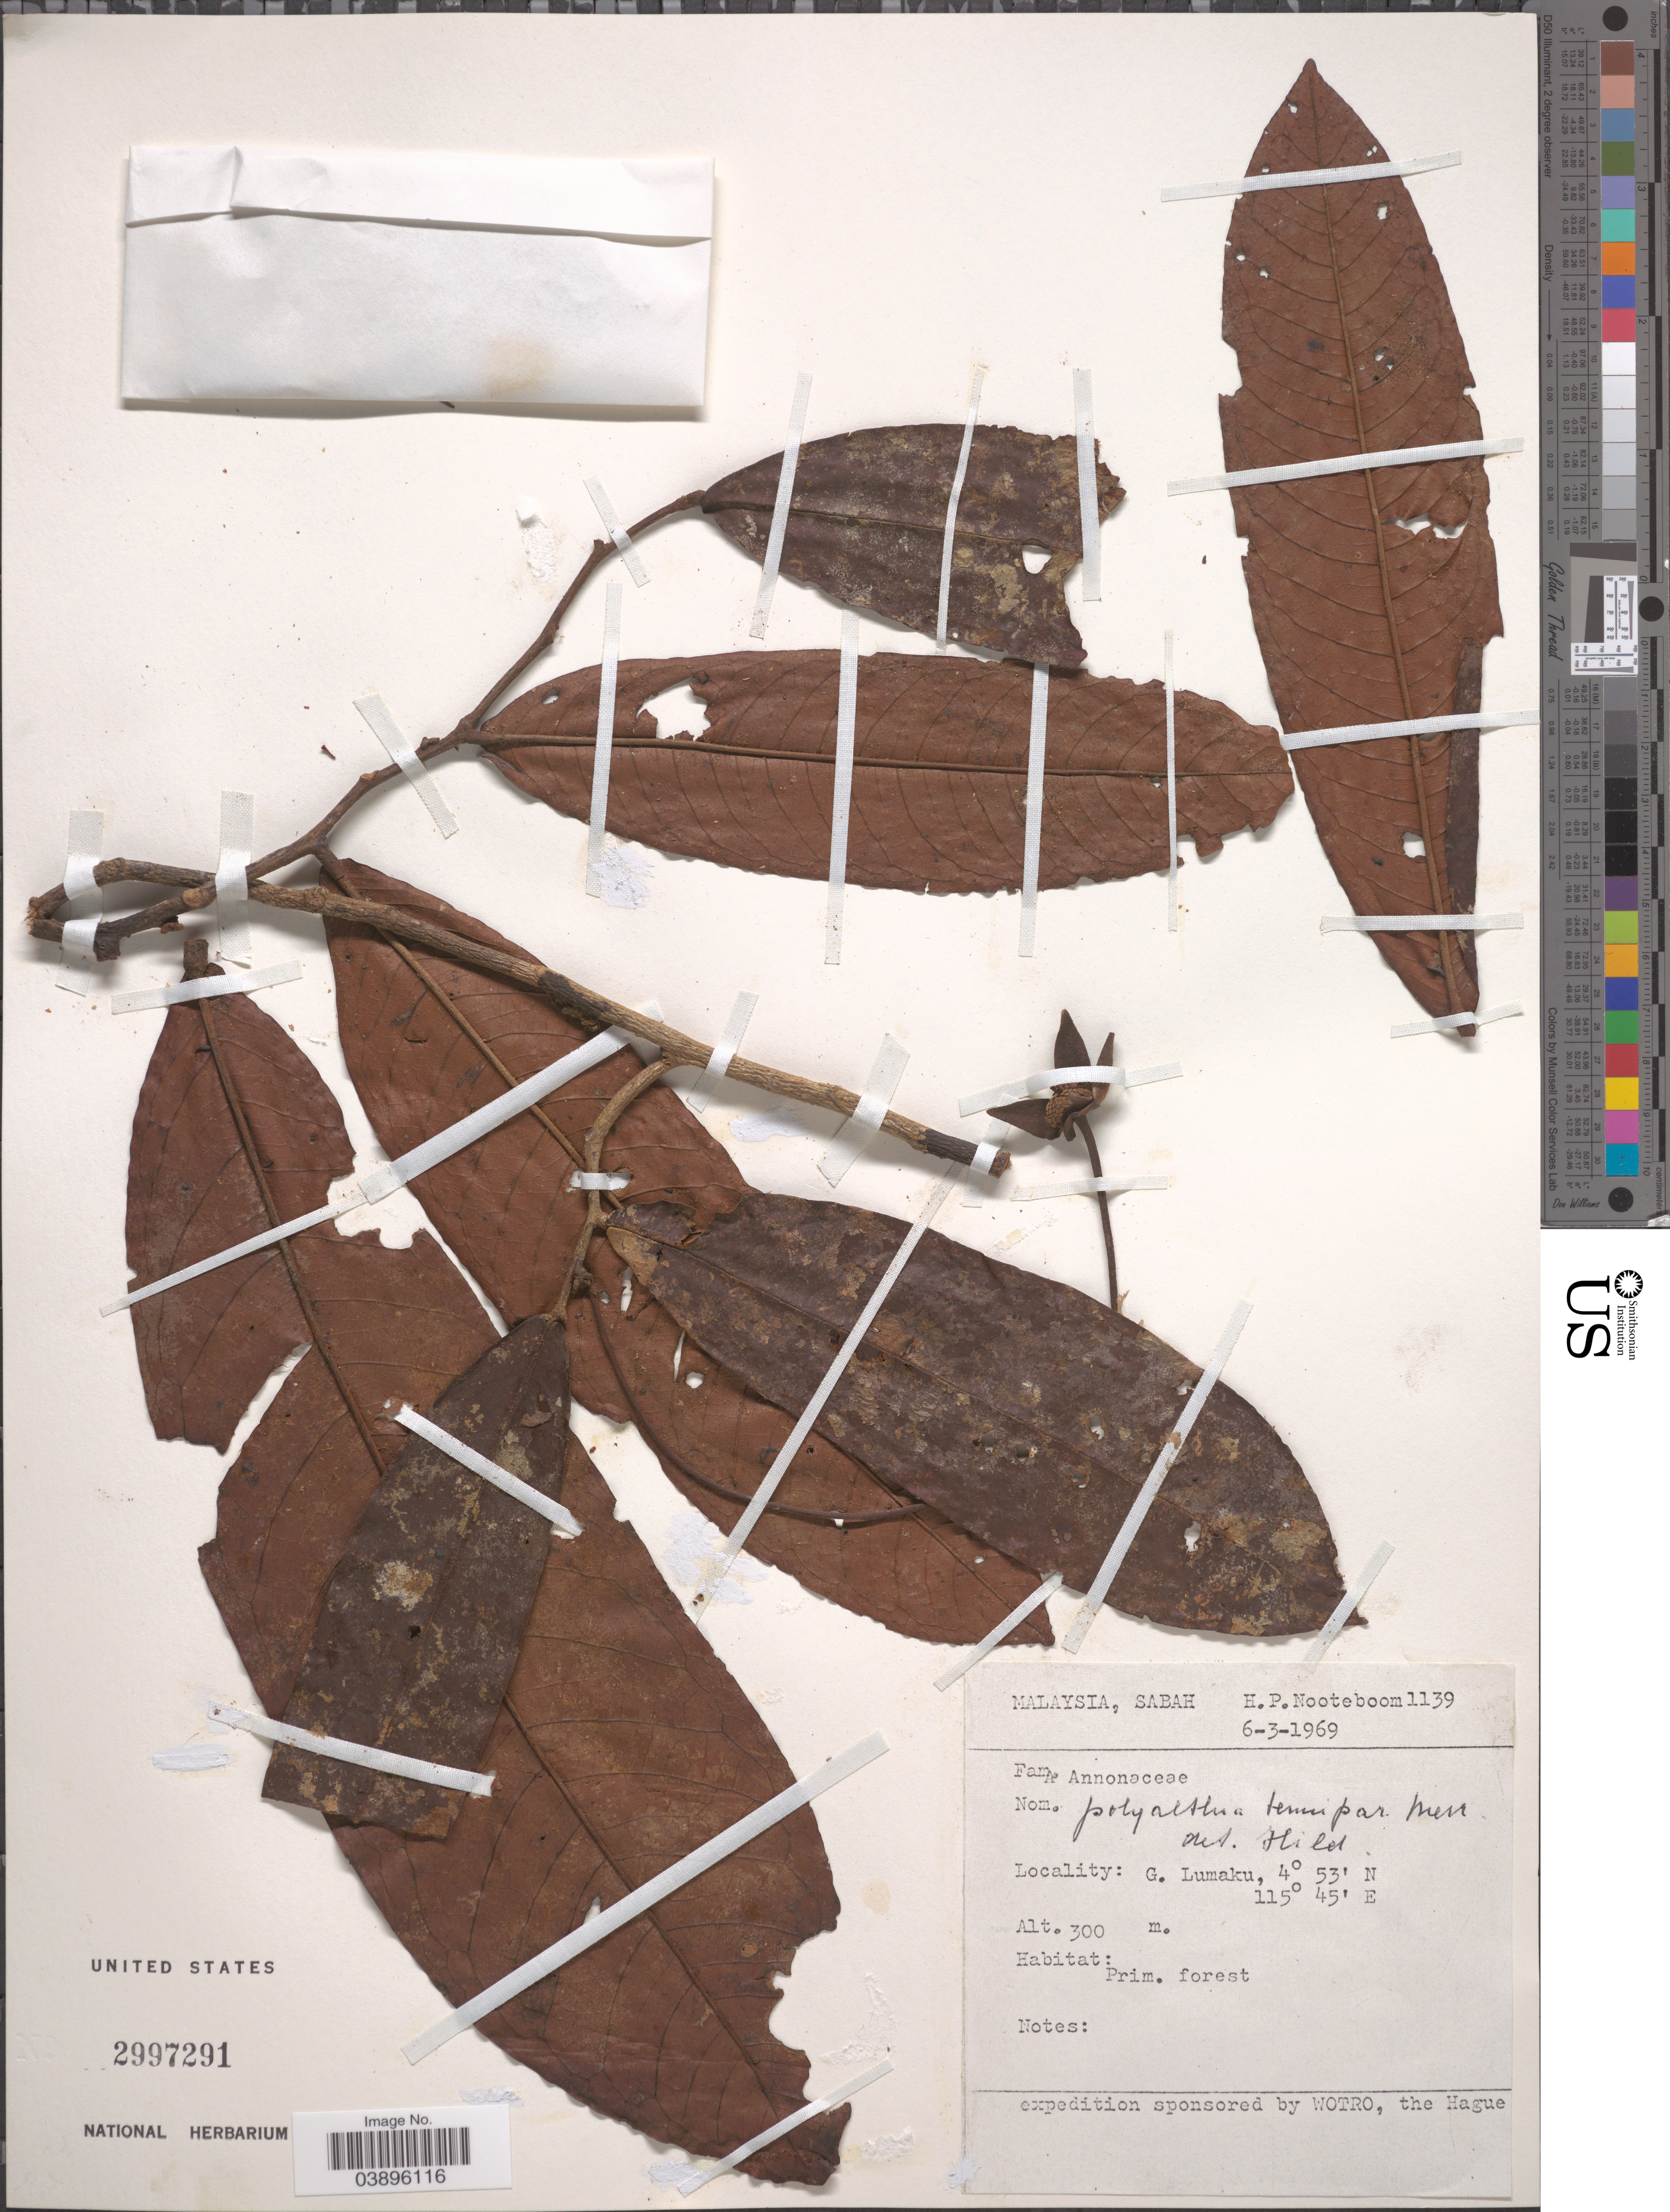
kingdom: Plantae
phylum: Tracheophyta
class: Magnoliopsida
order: Magnoliales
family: Annonaceae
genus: Polyalthia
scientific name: Polyalthia tenuipes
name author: Merr.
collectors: H. P. Nooteboom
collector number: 1139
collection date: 1969-03-06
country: Malaysia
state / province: Sabah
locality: G. Lumaku.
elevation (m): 300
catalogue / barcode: US 2997291